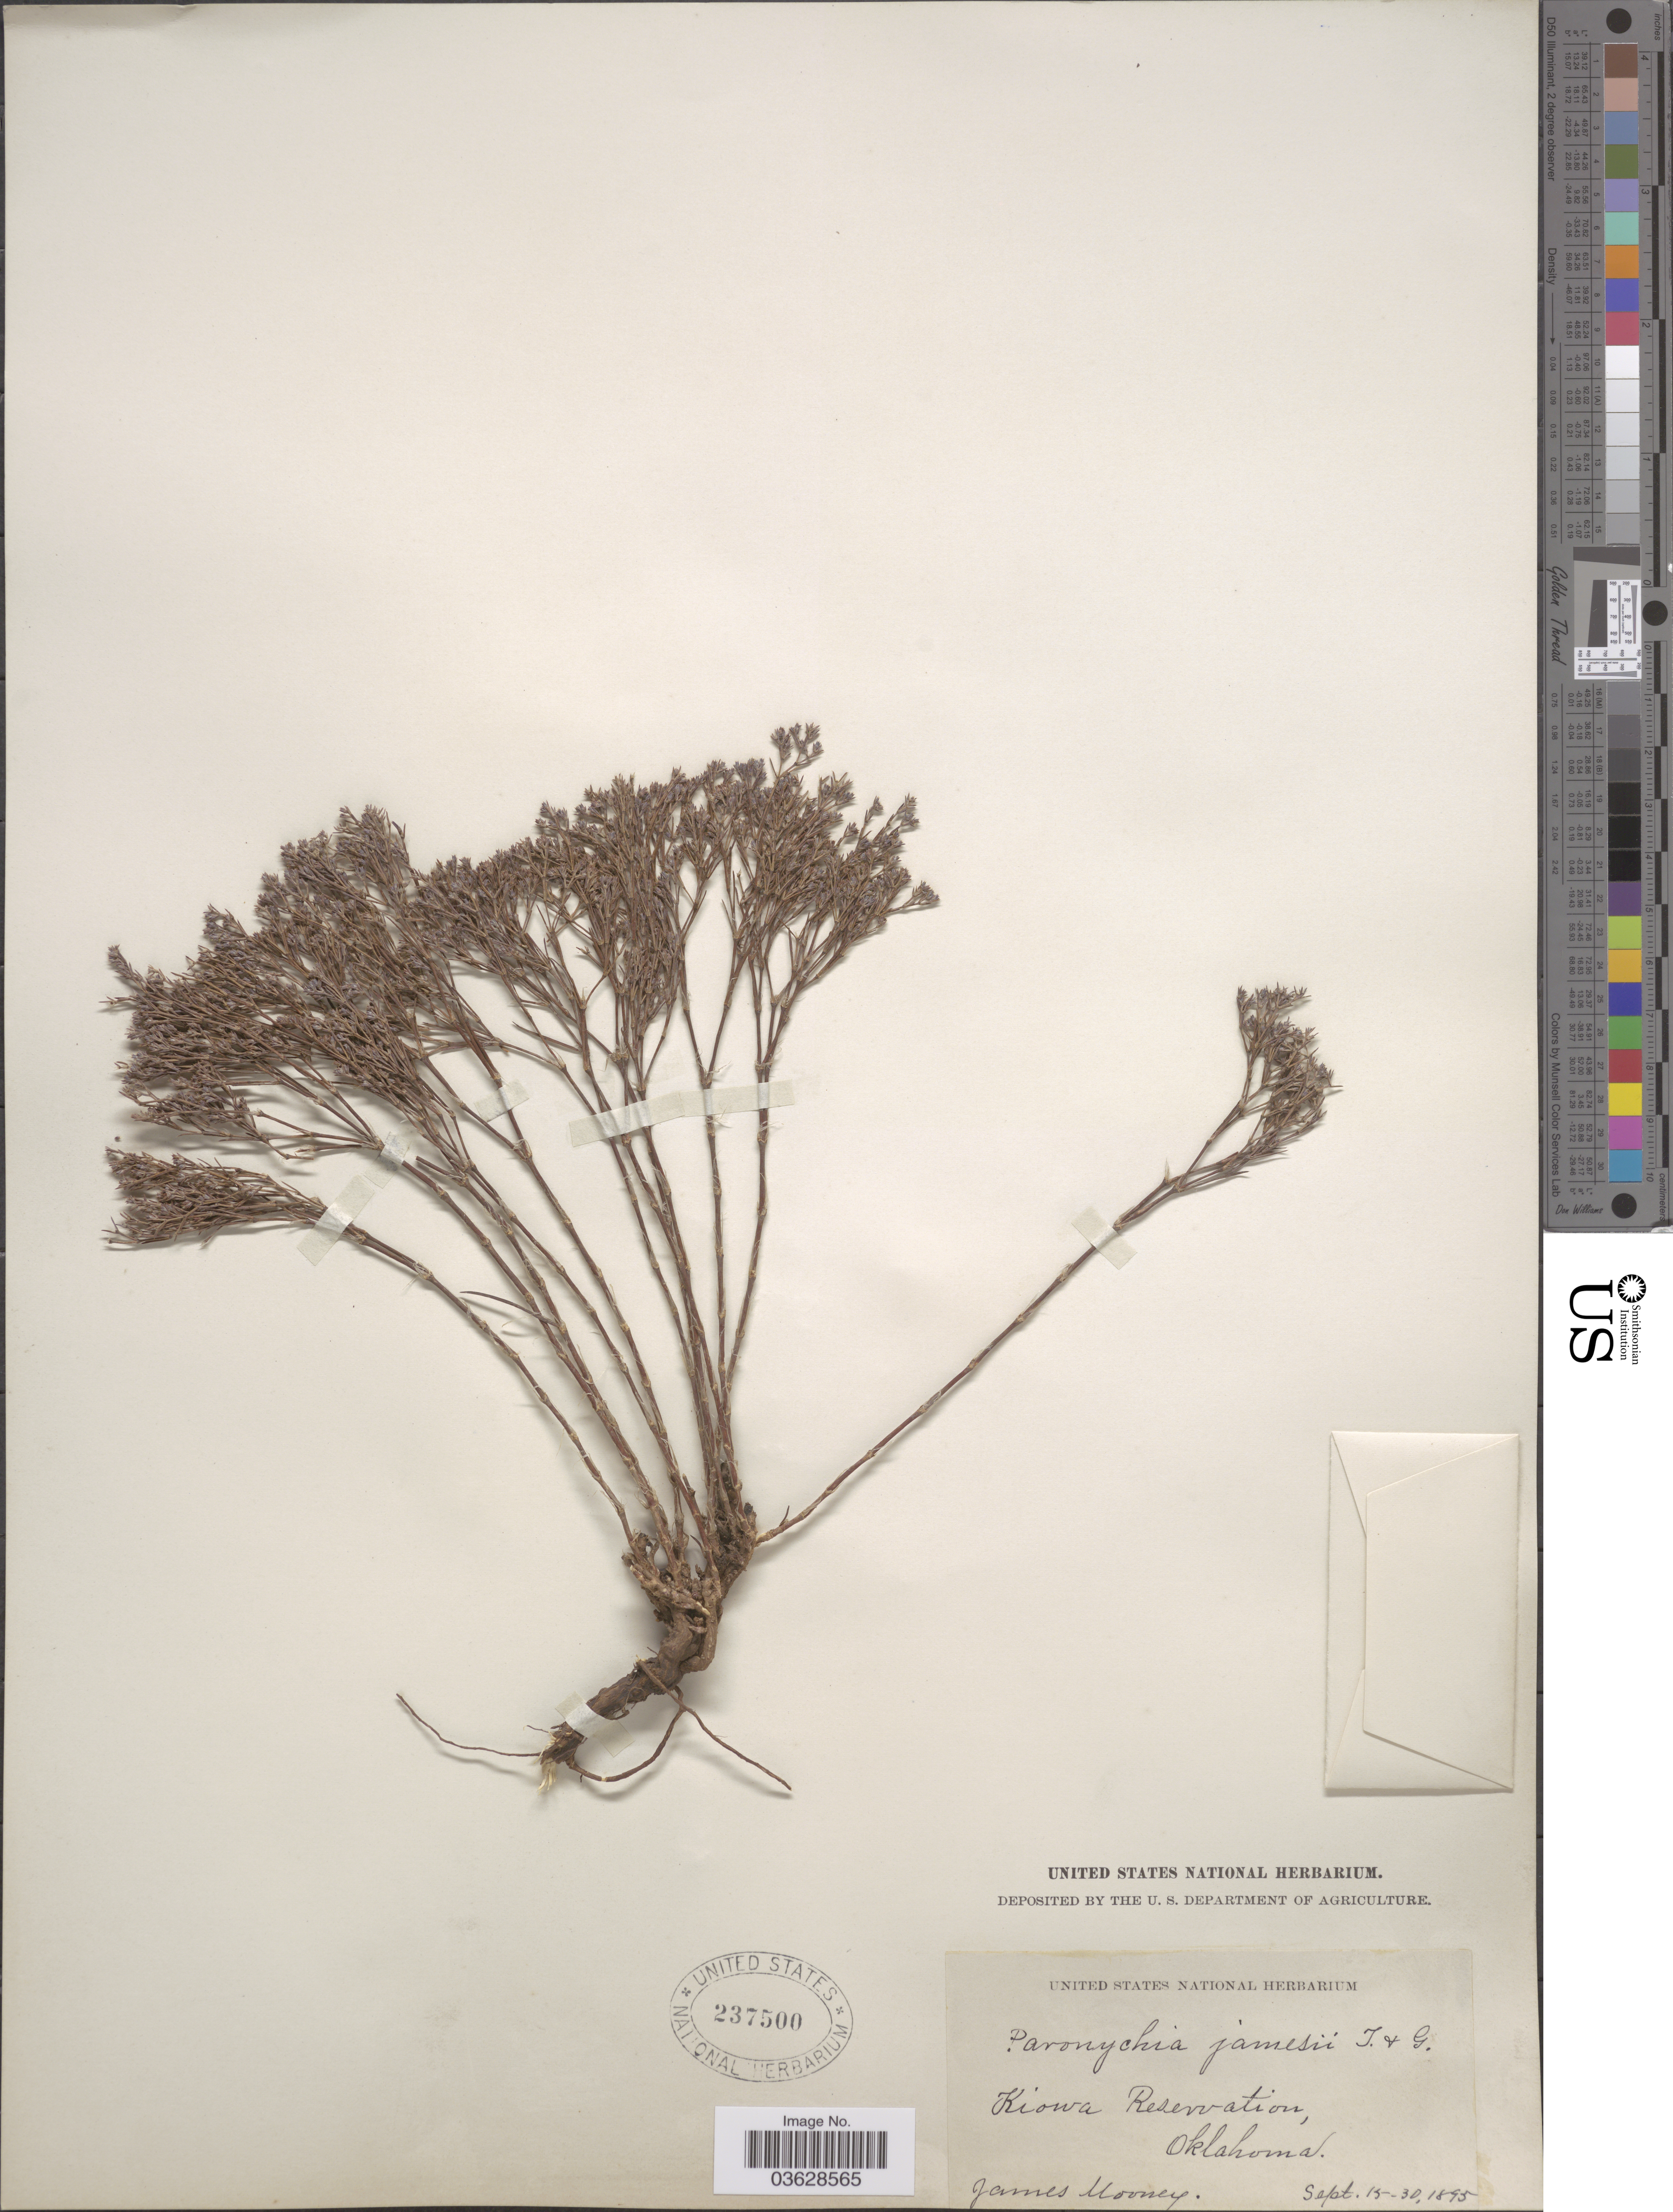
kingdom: Plantae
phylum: Tracheophyta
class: Magnoliopsida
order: Caryophyllales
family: Caryophyllaceae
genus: Paronychia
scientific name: Paronychia jamesii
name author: Torr. & A. Gray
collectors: J. Mooney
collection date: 1895-09-15/1895-09-30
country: United States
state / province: Oklahoma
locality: Kiowa Reservation.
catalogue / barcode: US 237500